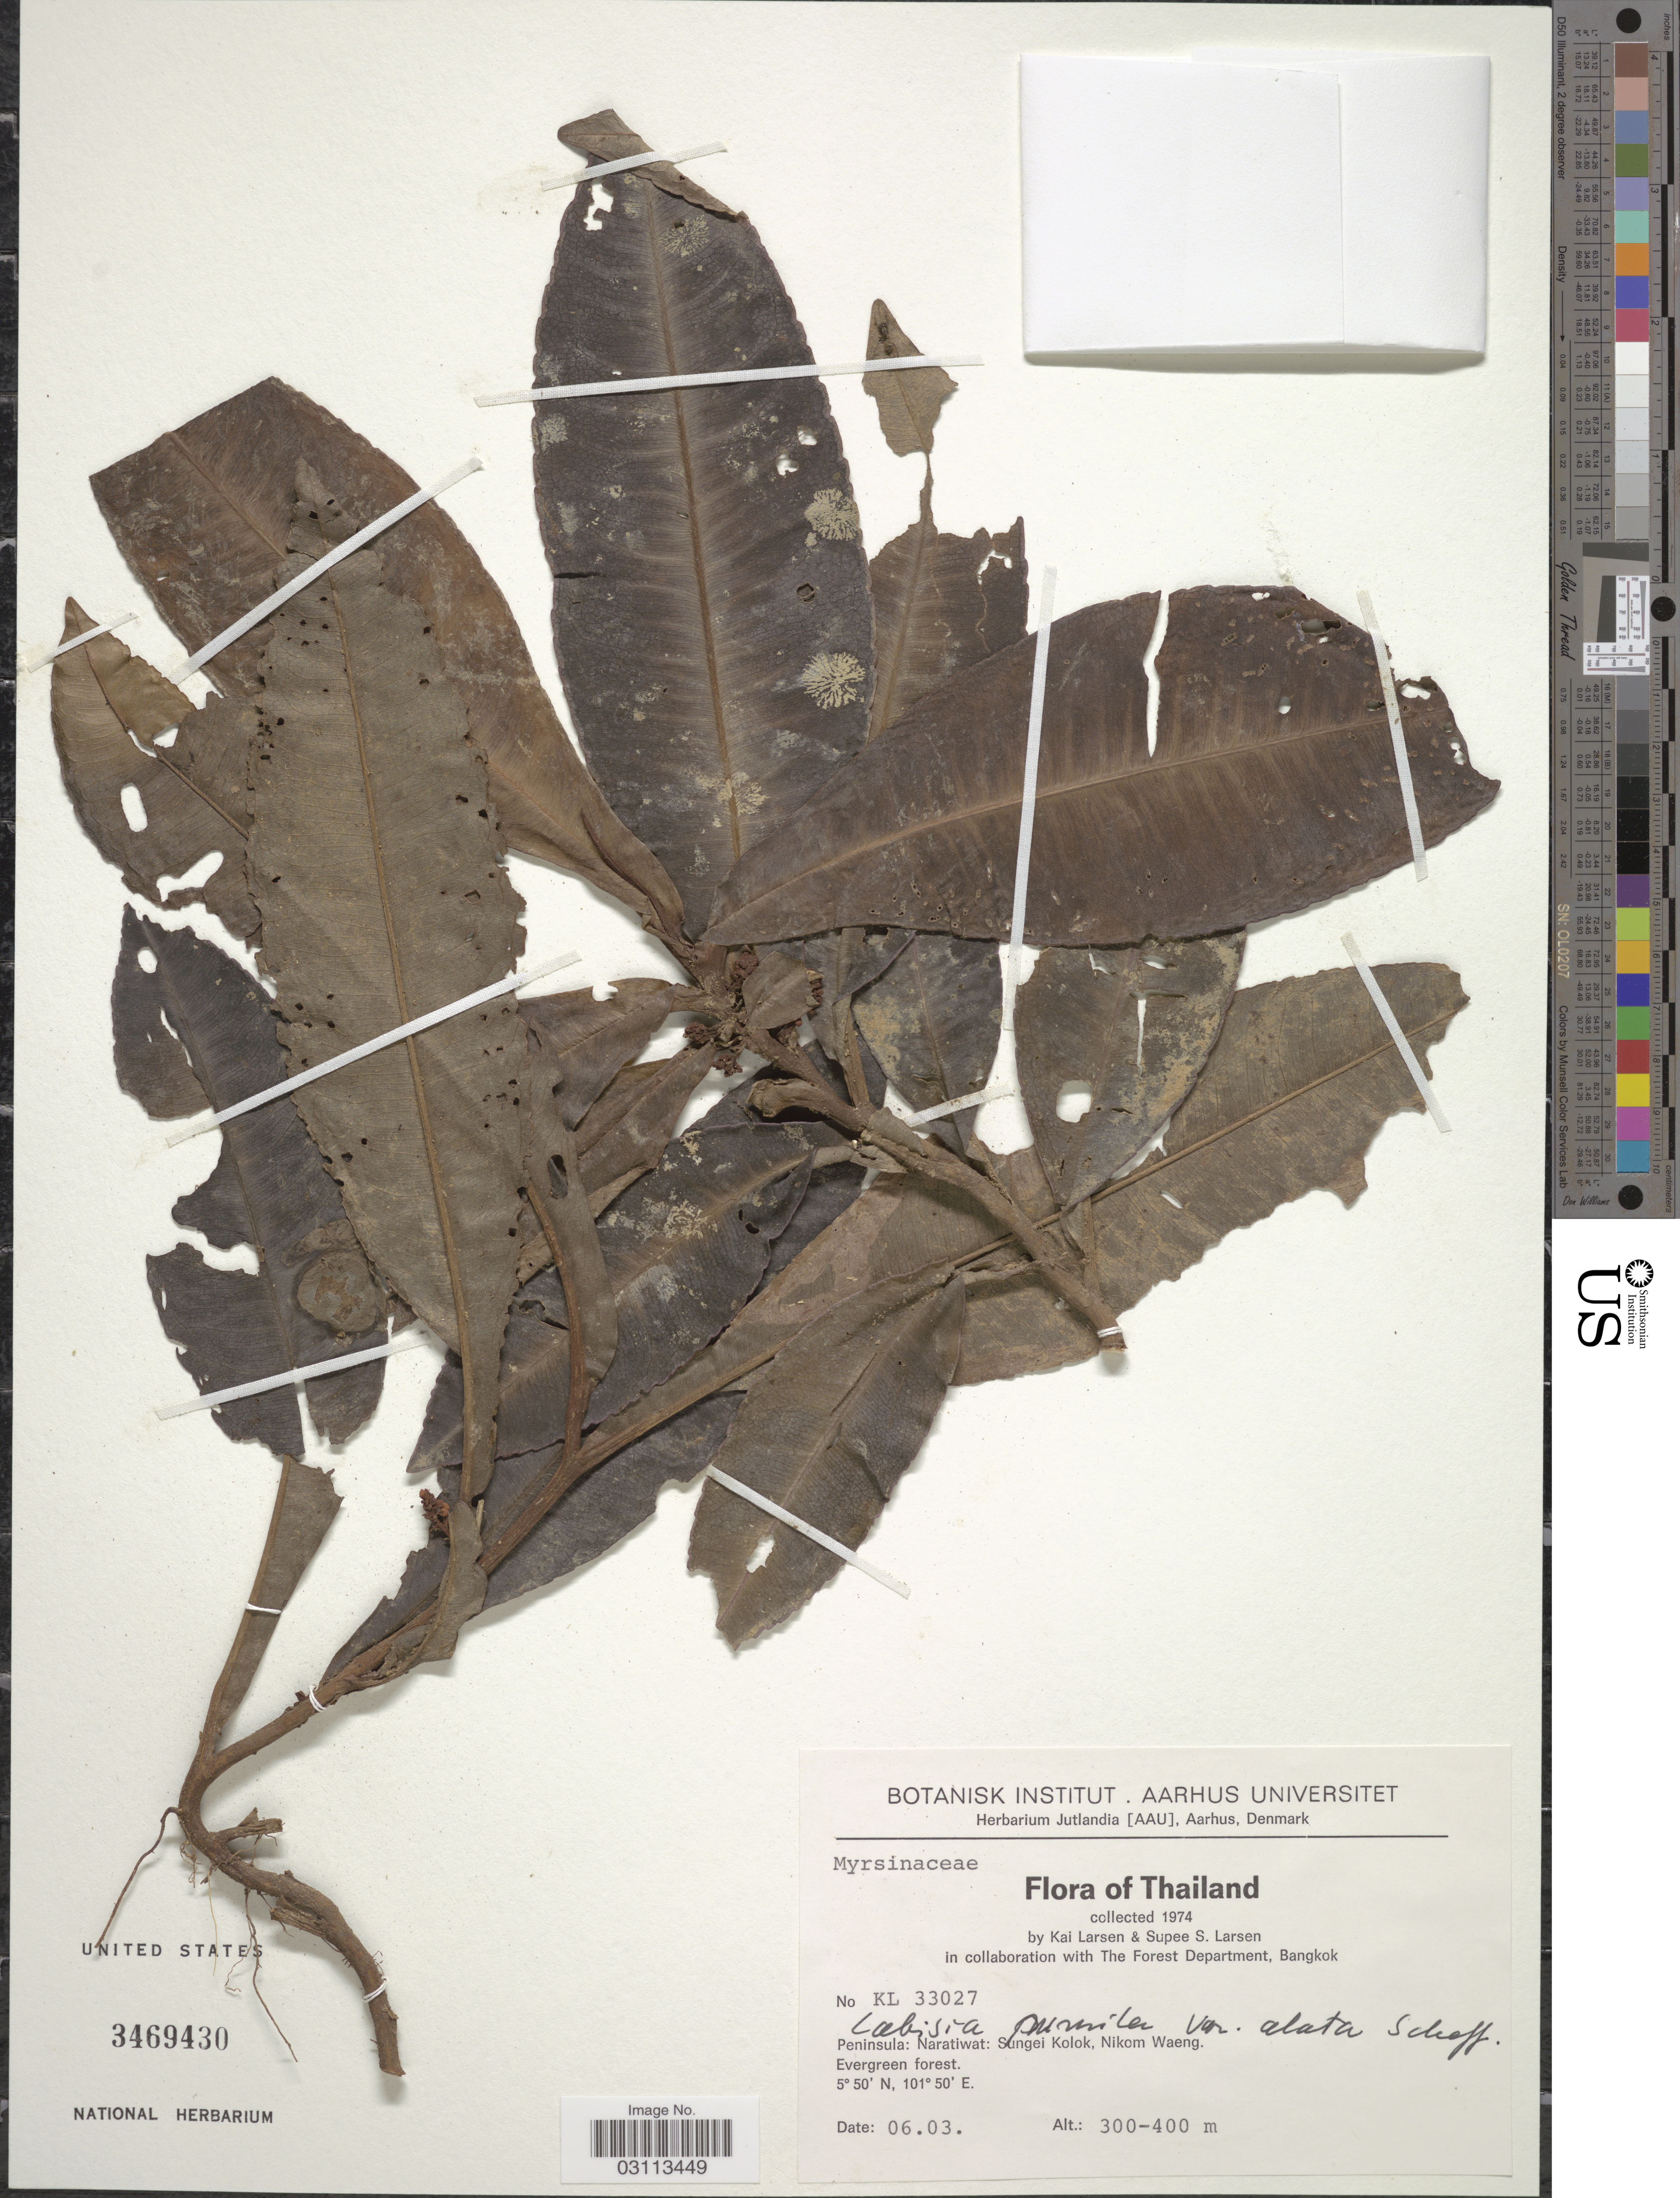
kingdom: Plantae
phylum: Tracheophyta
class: Magnoliopsida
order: Ericales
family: Primulaceae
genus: Labisia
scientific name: Labisia pumila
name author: (Blume) Fern.-Vill.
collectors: K. Larsen & S. Larsen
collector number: KL 33027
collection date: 1974-03-06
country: Thailand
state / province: Narathiwat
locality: Peninsula: Naratiwat: Sungei Kolok, Nikom Waeng.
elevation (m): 300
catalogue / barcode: US 3469430